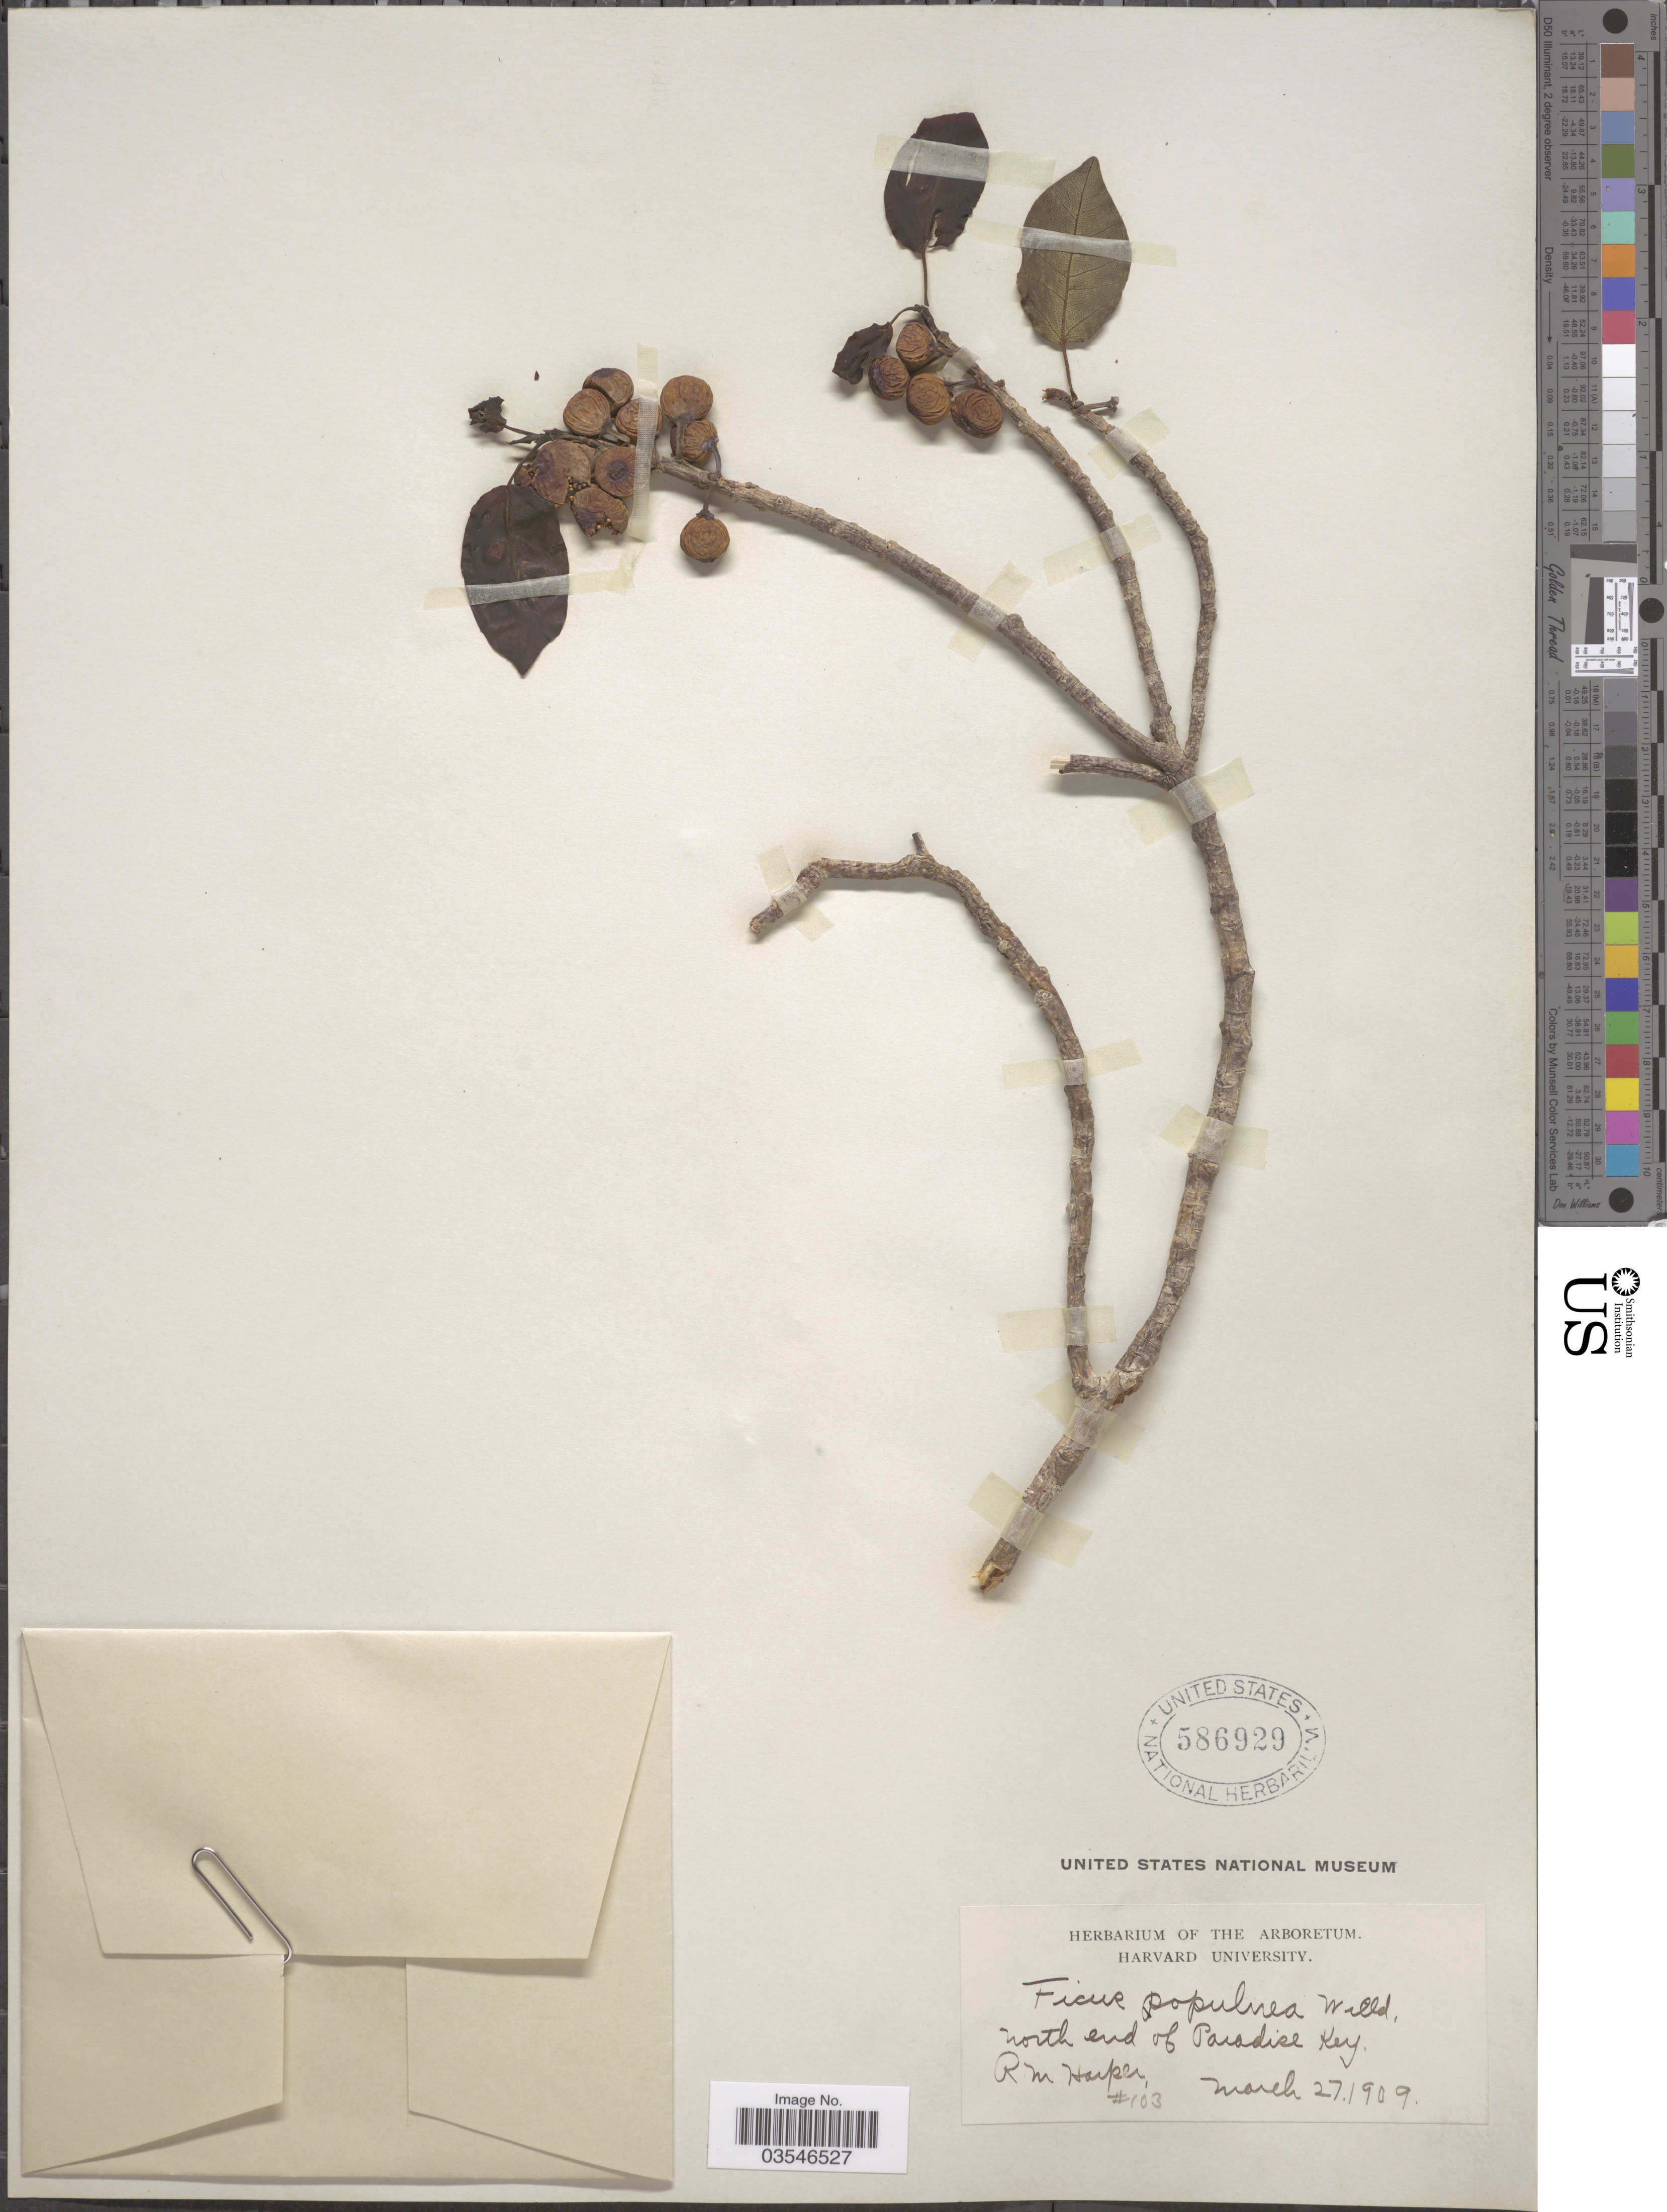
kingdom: Plantae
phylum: Tracheophyta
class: Magnoliopsida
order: Rosales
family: Moraceae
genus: Ficus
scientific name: Ficus brevifolia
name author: Nutt.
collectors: R. Harper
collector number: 103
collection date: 1909-03-27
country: United States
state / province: Florida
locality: North end of Paradise Key.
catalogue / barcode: US 586929